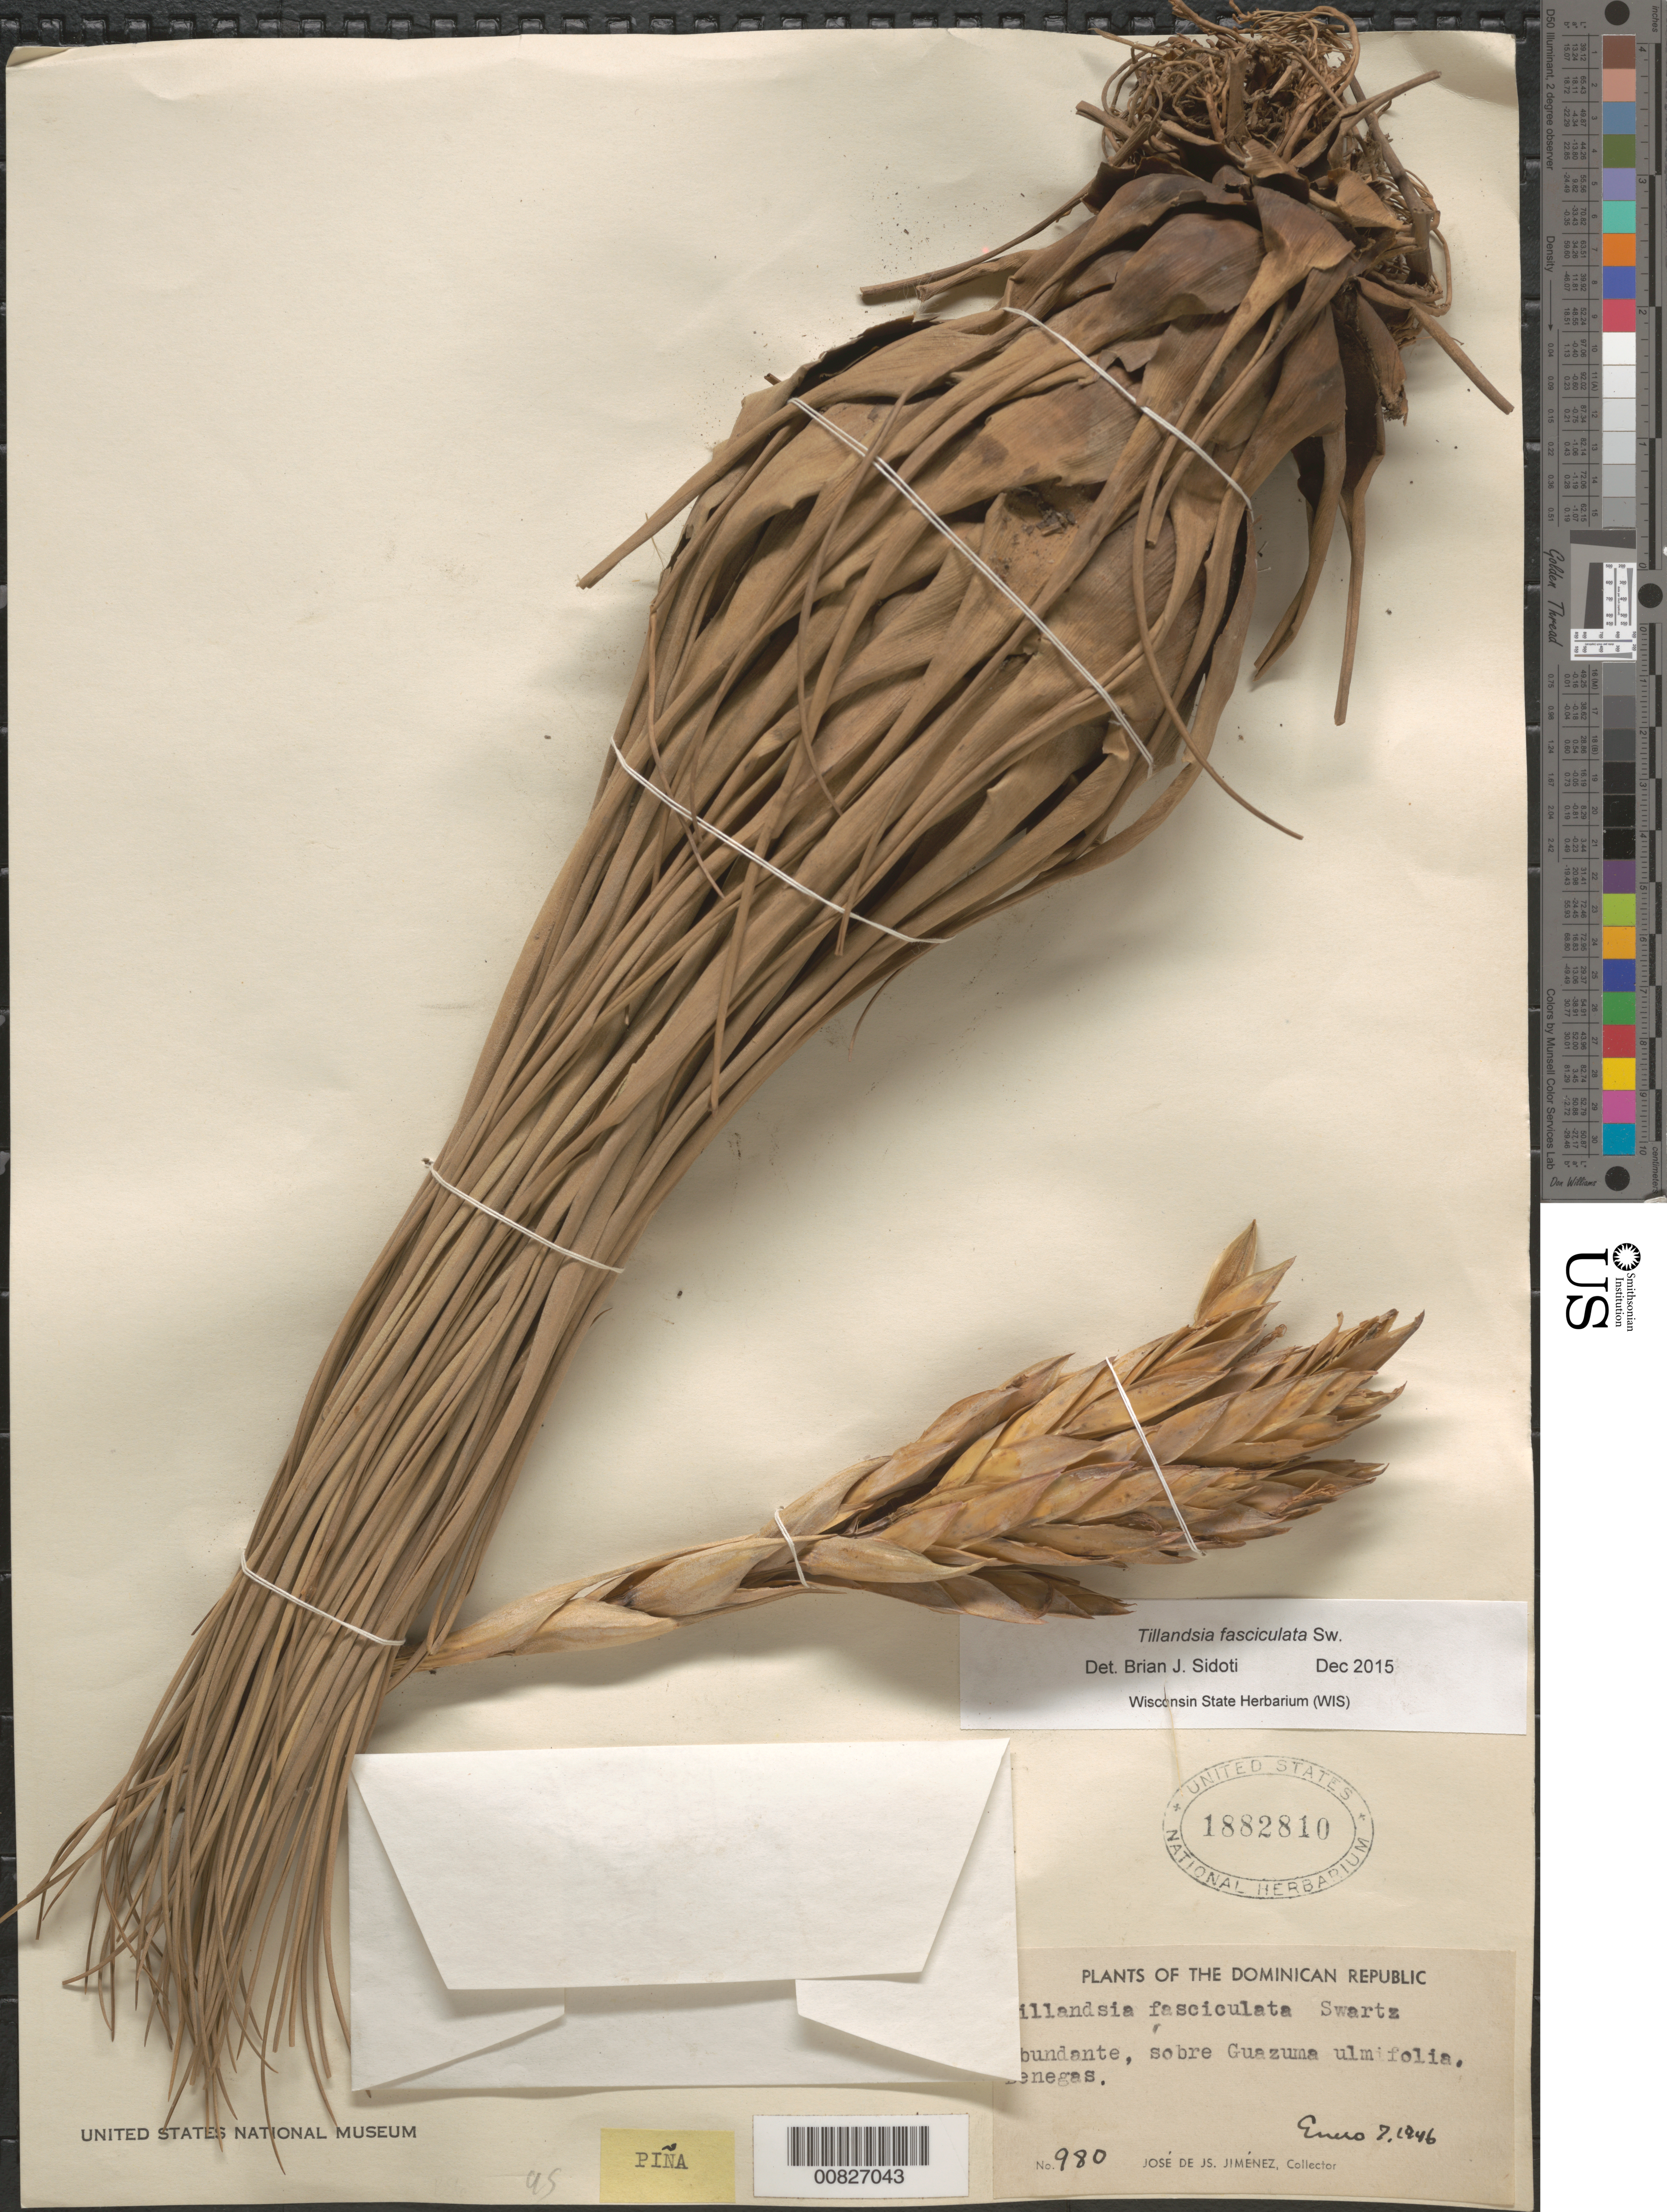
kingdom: Plantae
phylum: Tracheophyta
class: Liliopsida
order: Poales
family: Bromeliaceae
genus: Tillandsia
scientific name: Tillandsia fasciculata var. densispica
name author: Mez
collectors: J. J. Jiménez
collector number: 980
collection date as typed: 07 Jan 1946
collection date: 1946-01-07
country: Dominican Republic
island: Hispaniola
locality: Benegas.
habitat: Sobre Guazuma ulmifolia.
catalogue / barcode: US 1882810